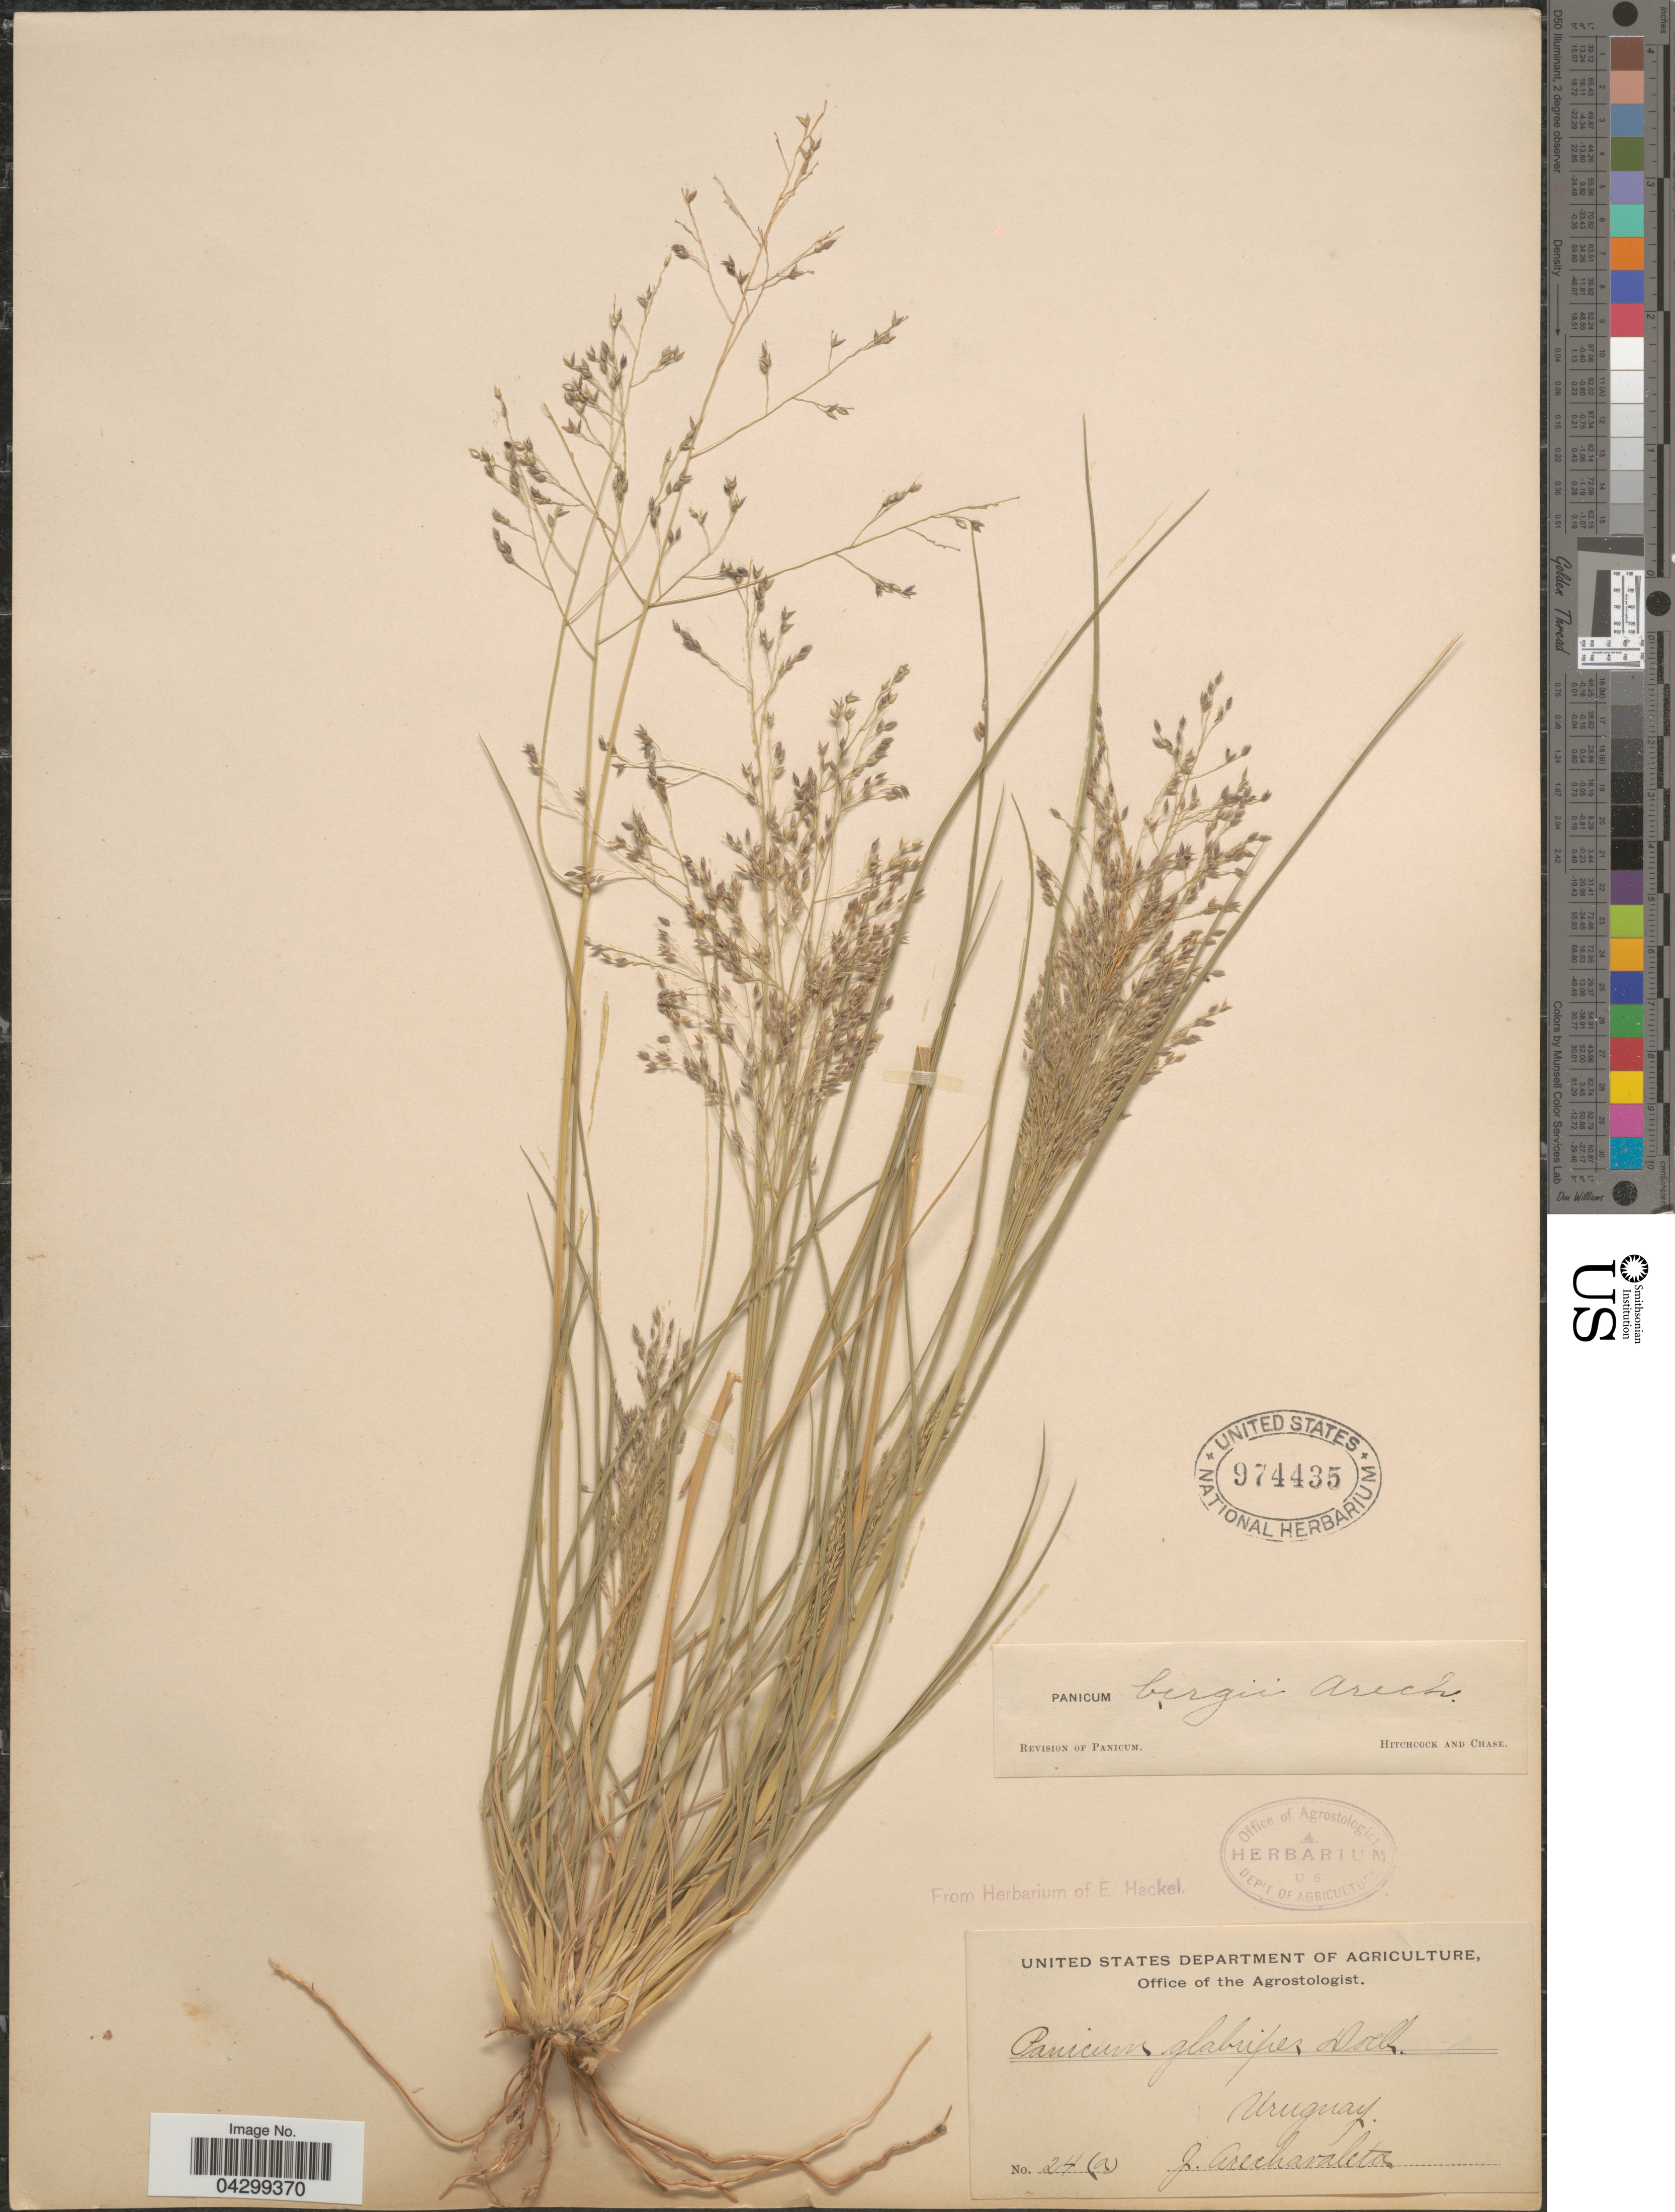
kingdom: Plantae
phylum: Tracheophyta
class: Liliopsida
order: Poales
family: Poaceae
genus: Panicum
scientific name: Panicum bergii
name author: Arechav.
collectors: J. Arechavaleta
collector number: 24(a)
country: Uruguay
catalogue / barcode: US 974435